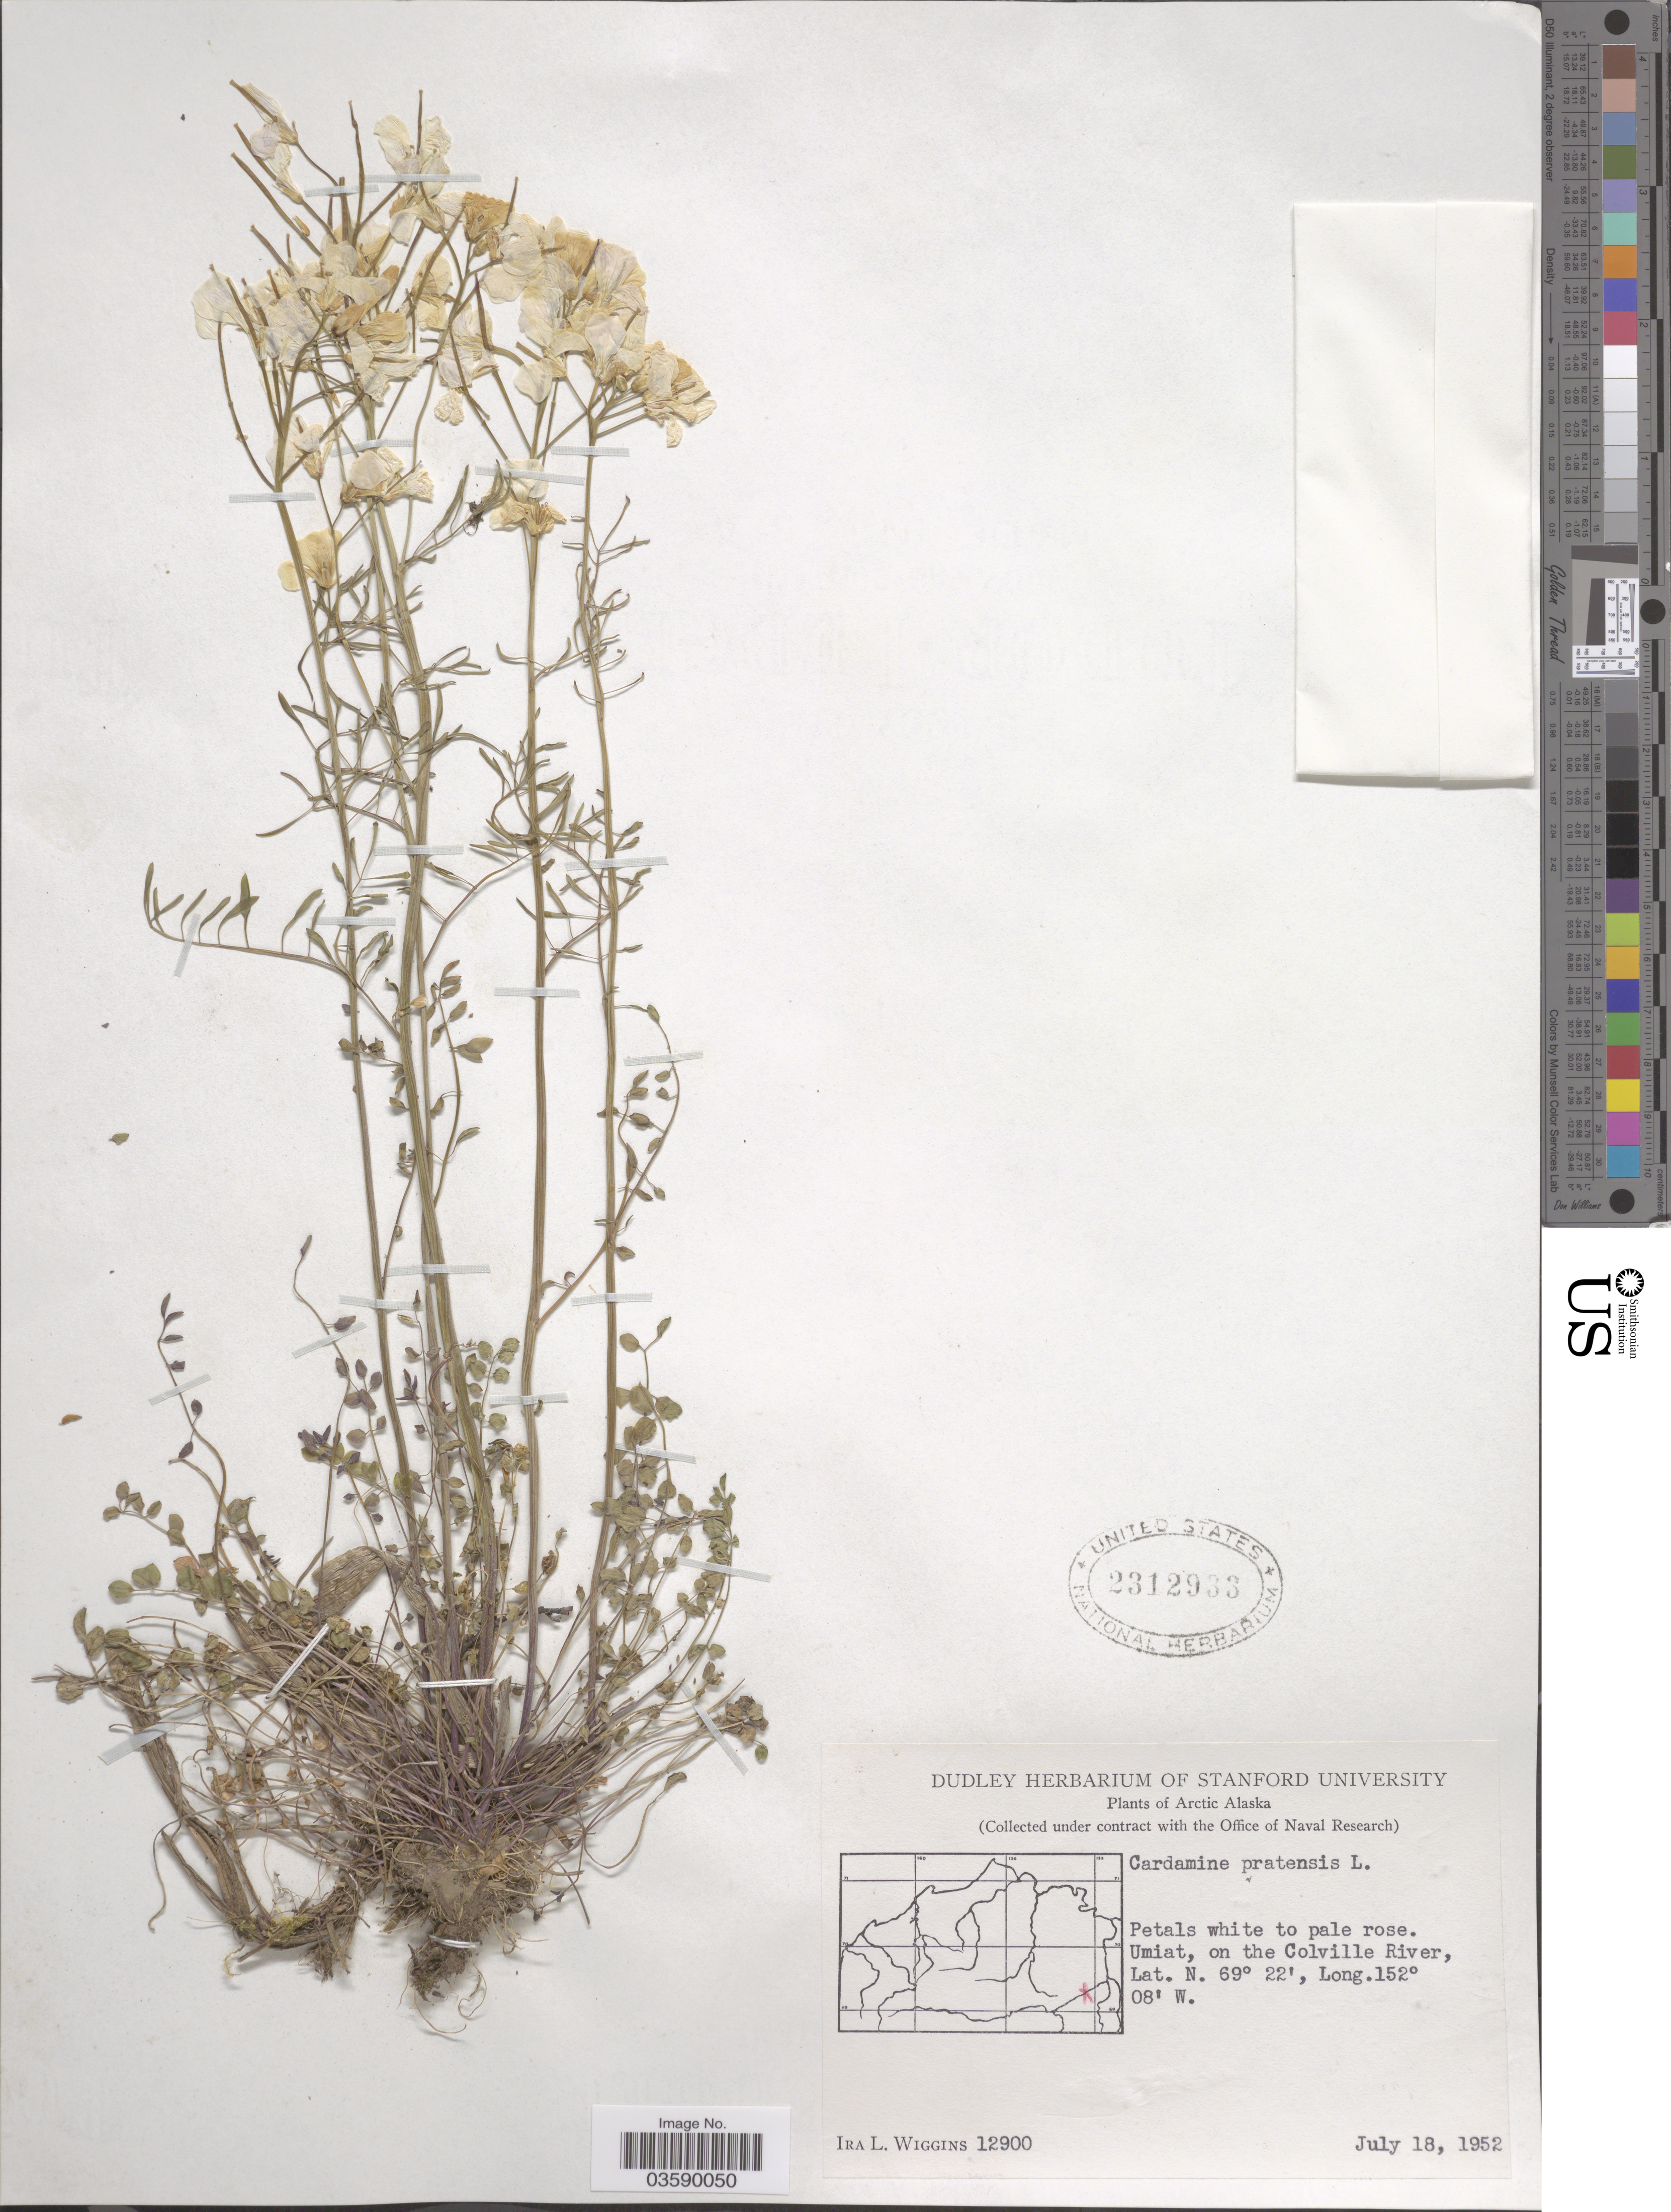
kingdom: Plantae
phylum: Tracheophyta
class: Magnoliopsida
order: Brassicales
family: Brassicaceae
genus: Cardamine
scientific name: Cardamine pratensis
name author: L.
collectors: I. L. Wiggins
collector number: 12900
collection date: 1952-07-18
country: United States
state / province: Alaska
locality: Arctic Alaska. Umiat, on the Colville River.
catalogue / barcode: US 2312933